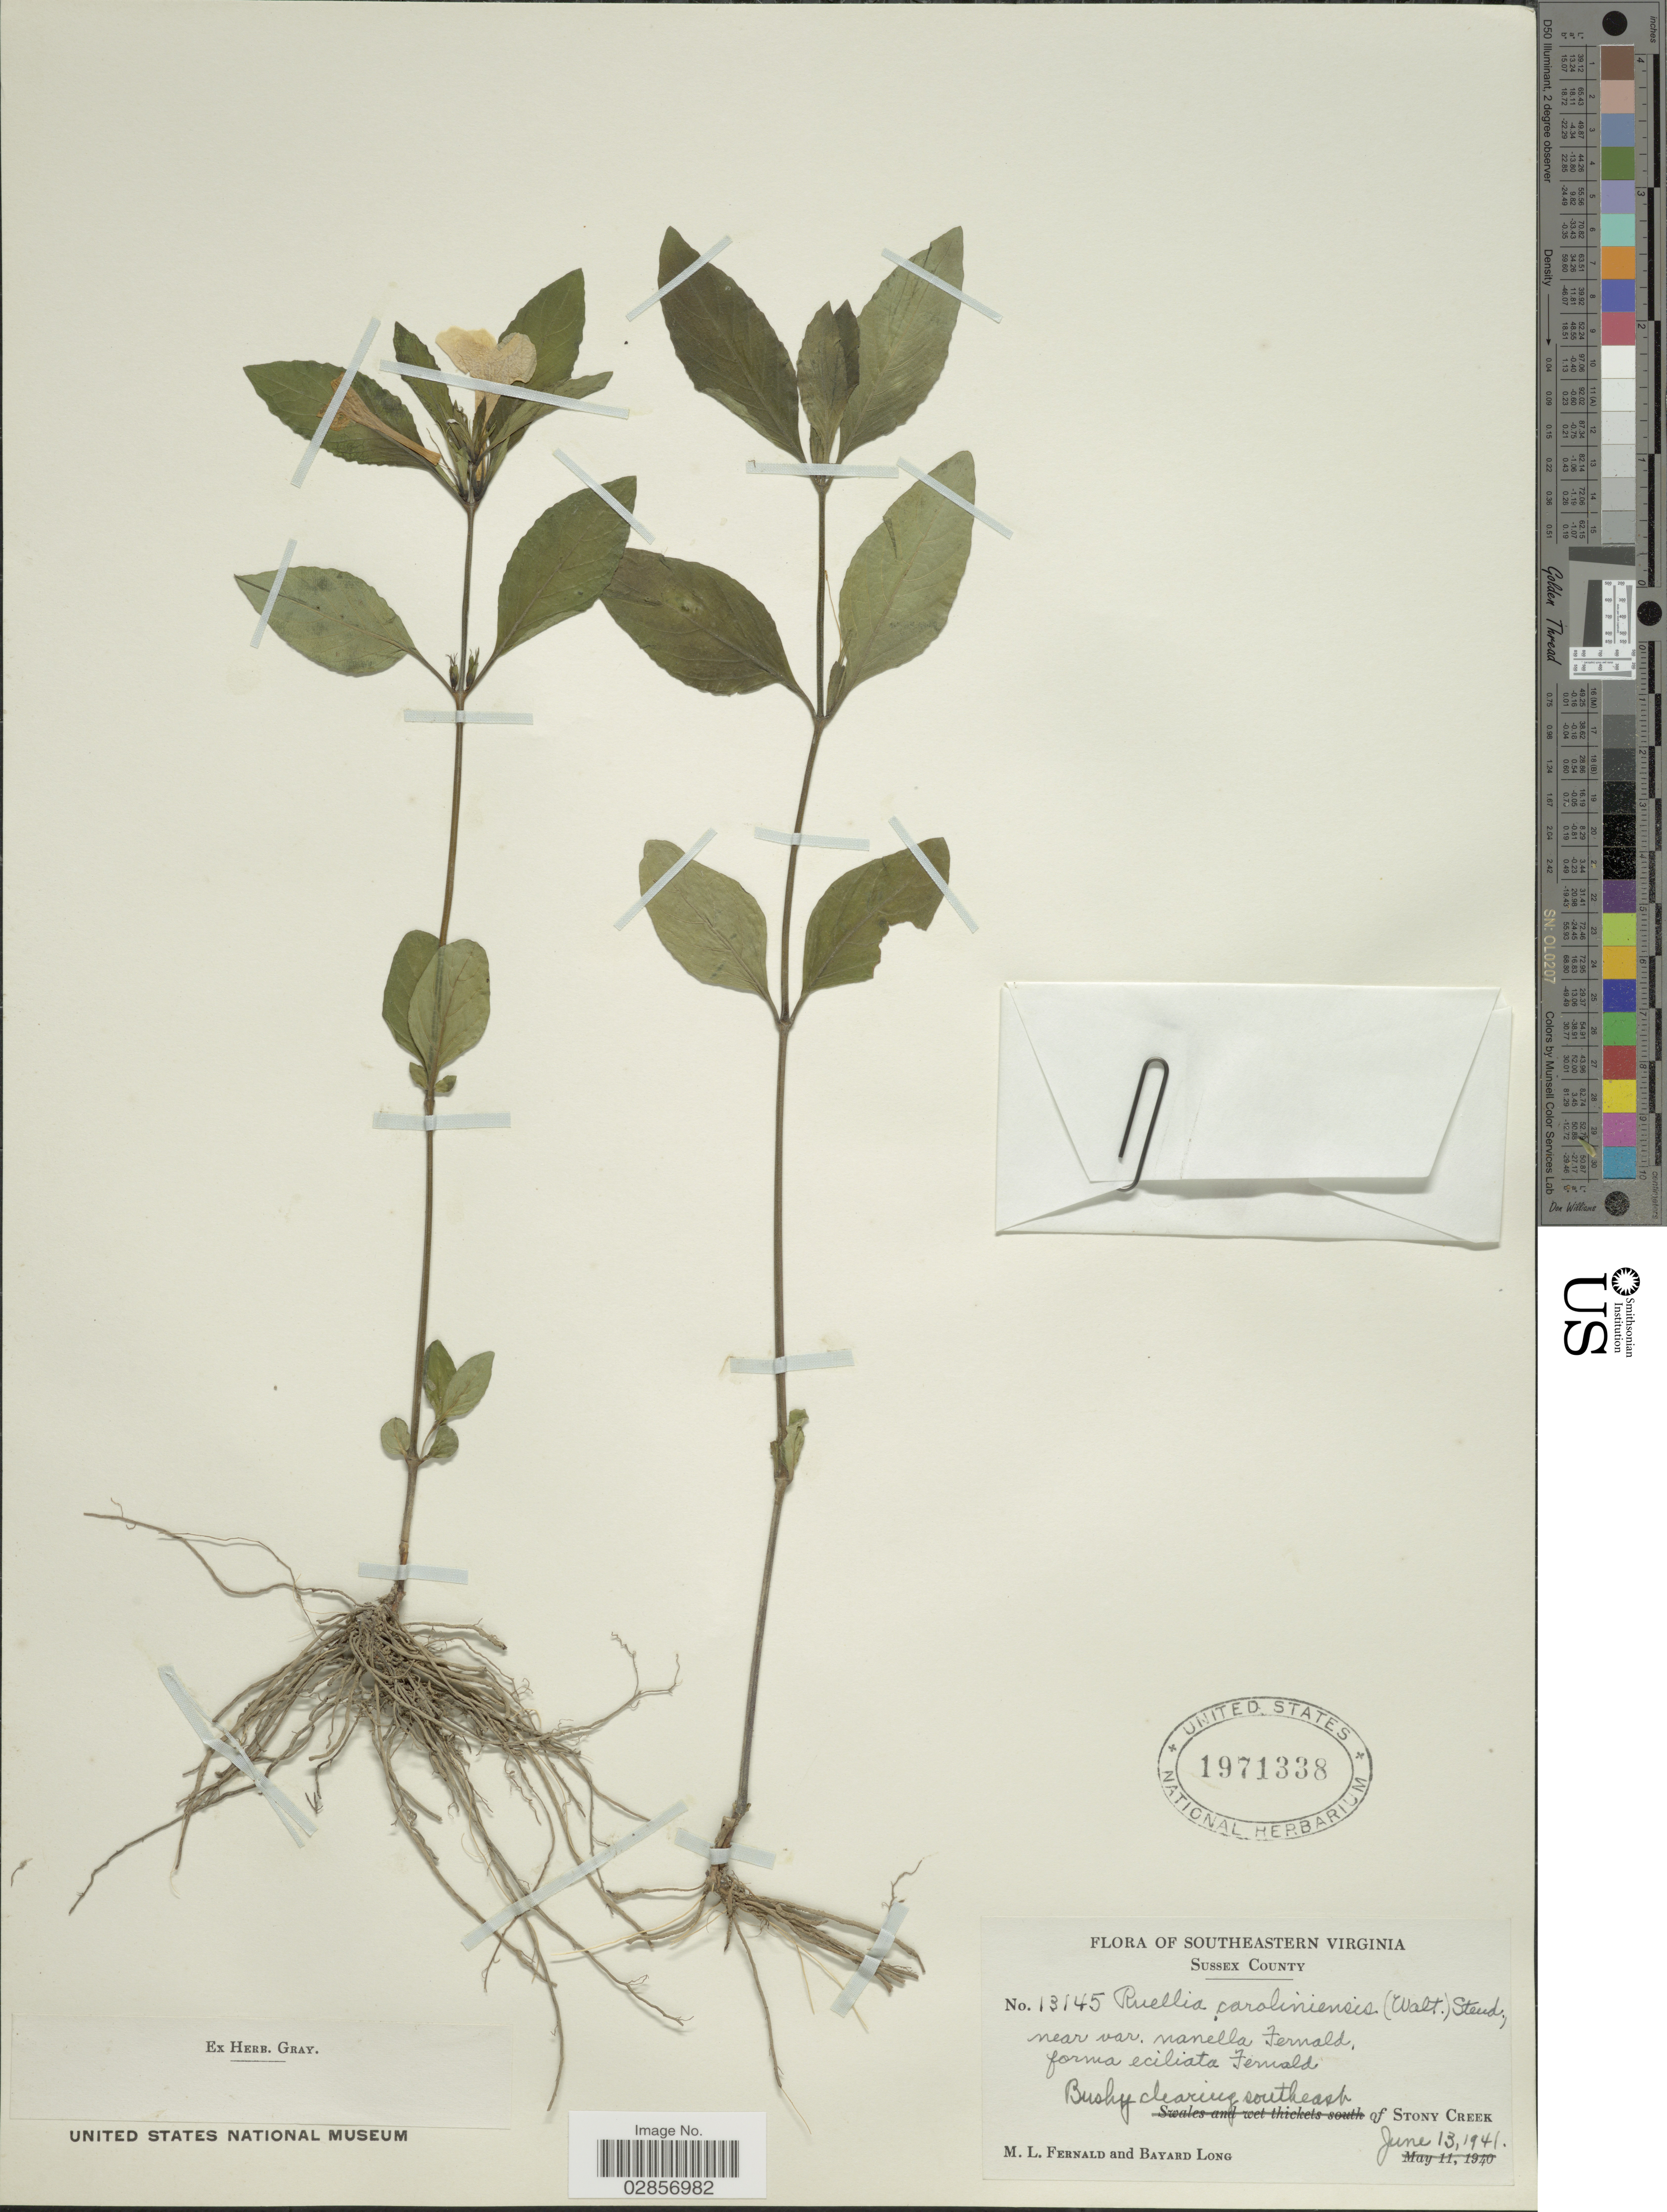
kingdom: Plantae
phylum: Tracheophyta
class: Magnoliopsida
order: Lamiales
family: Acanthaceae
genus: Ruellia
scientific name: Ruellia caroliniensis f. eciliata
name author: Fernald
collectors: M. L. Fernald & B. Long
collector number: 13145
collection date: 1941-06-13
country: United States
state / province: Virginia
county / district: Sussex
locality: Southeastern Virginia. Sussex County. Bushy clearing southeast of Stony Creek.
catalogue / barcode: US 1971338